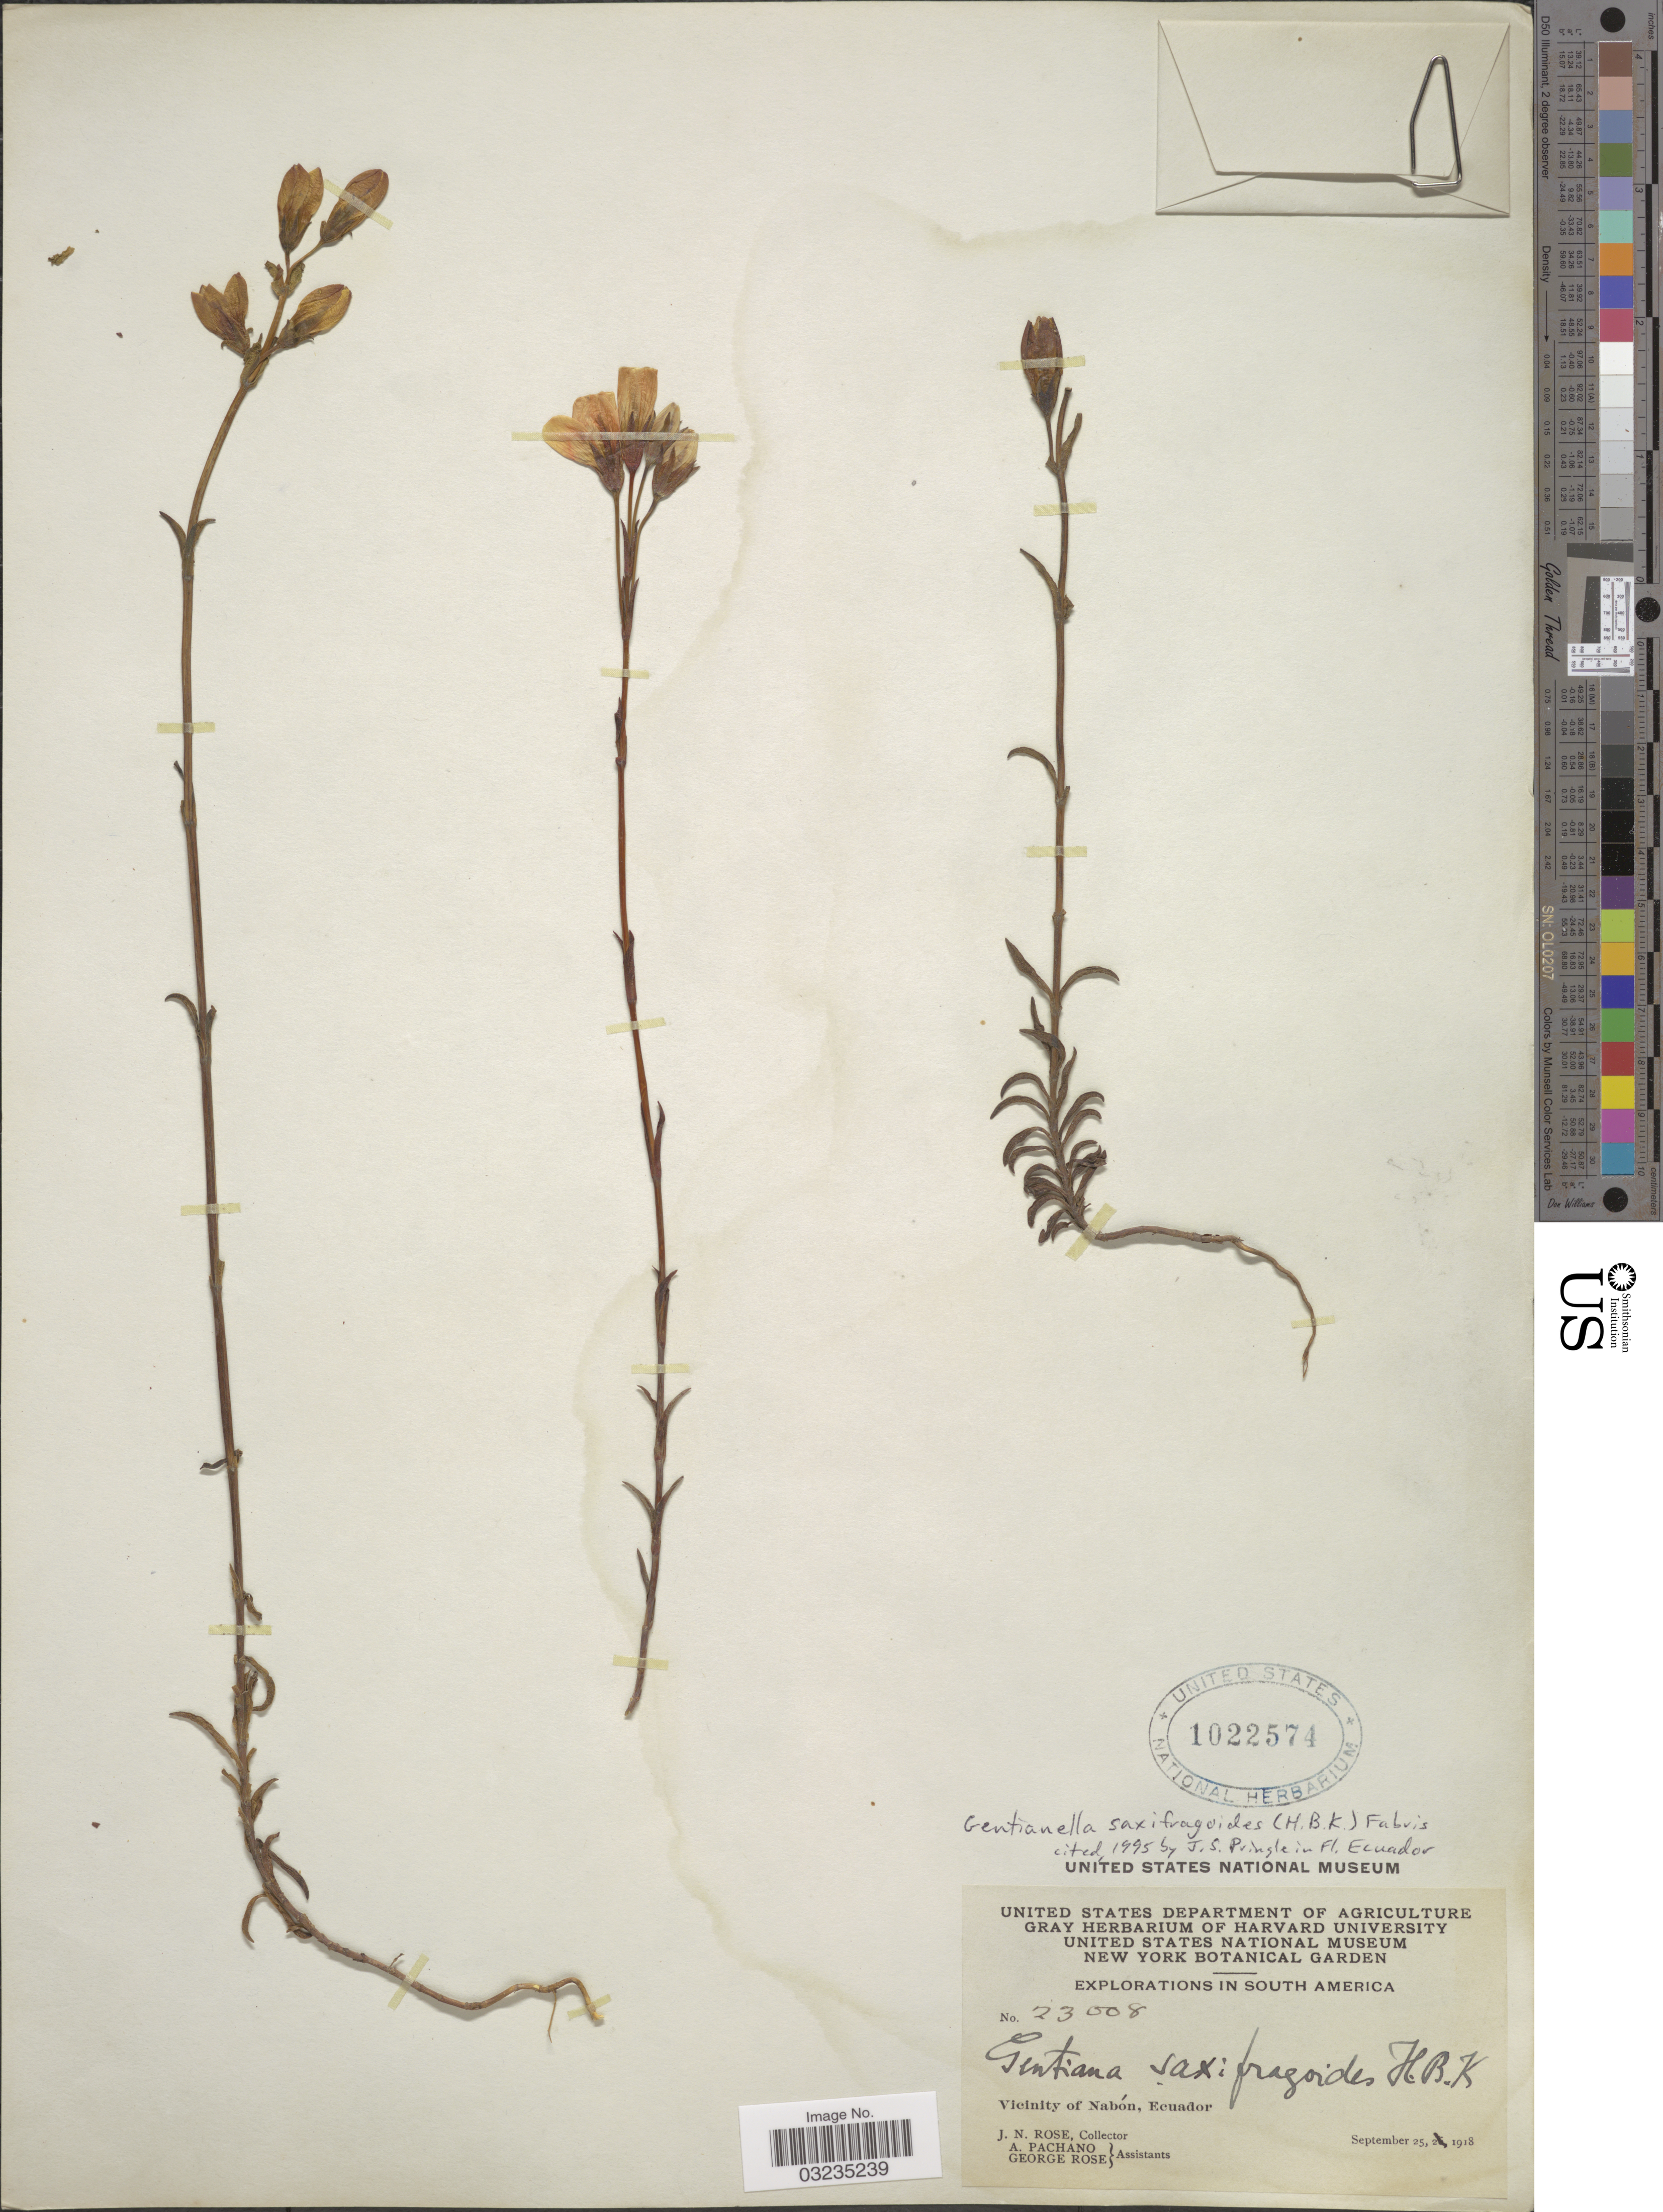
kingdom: Plantae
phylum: Tracheophyta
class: Magnoliopsida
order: Gentianales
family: Gentianaceae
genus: Gentiana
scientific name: Gentiana saxifragoides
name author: Kunth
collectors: J. N. Rose, A. Pachano & G. Rose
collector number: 23008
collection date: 1918-09-25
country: Ecuador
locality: Vicinity of Nabón.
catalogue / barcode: US 1022574